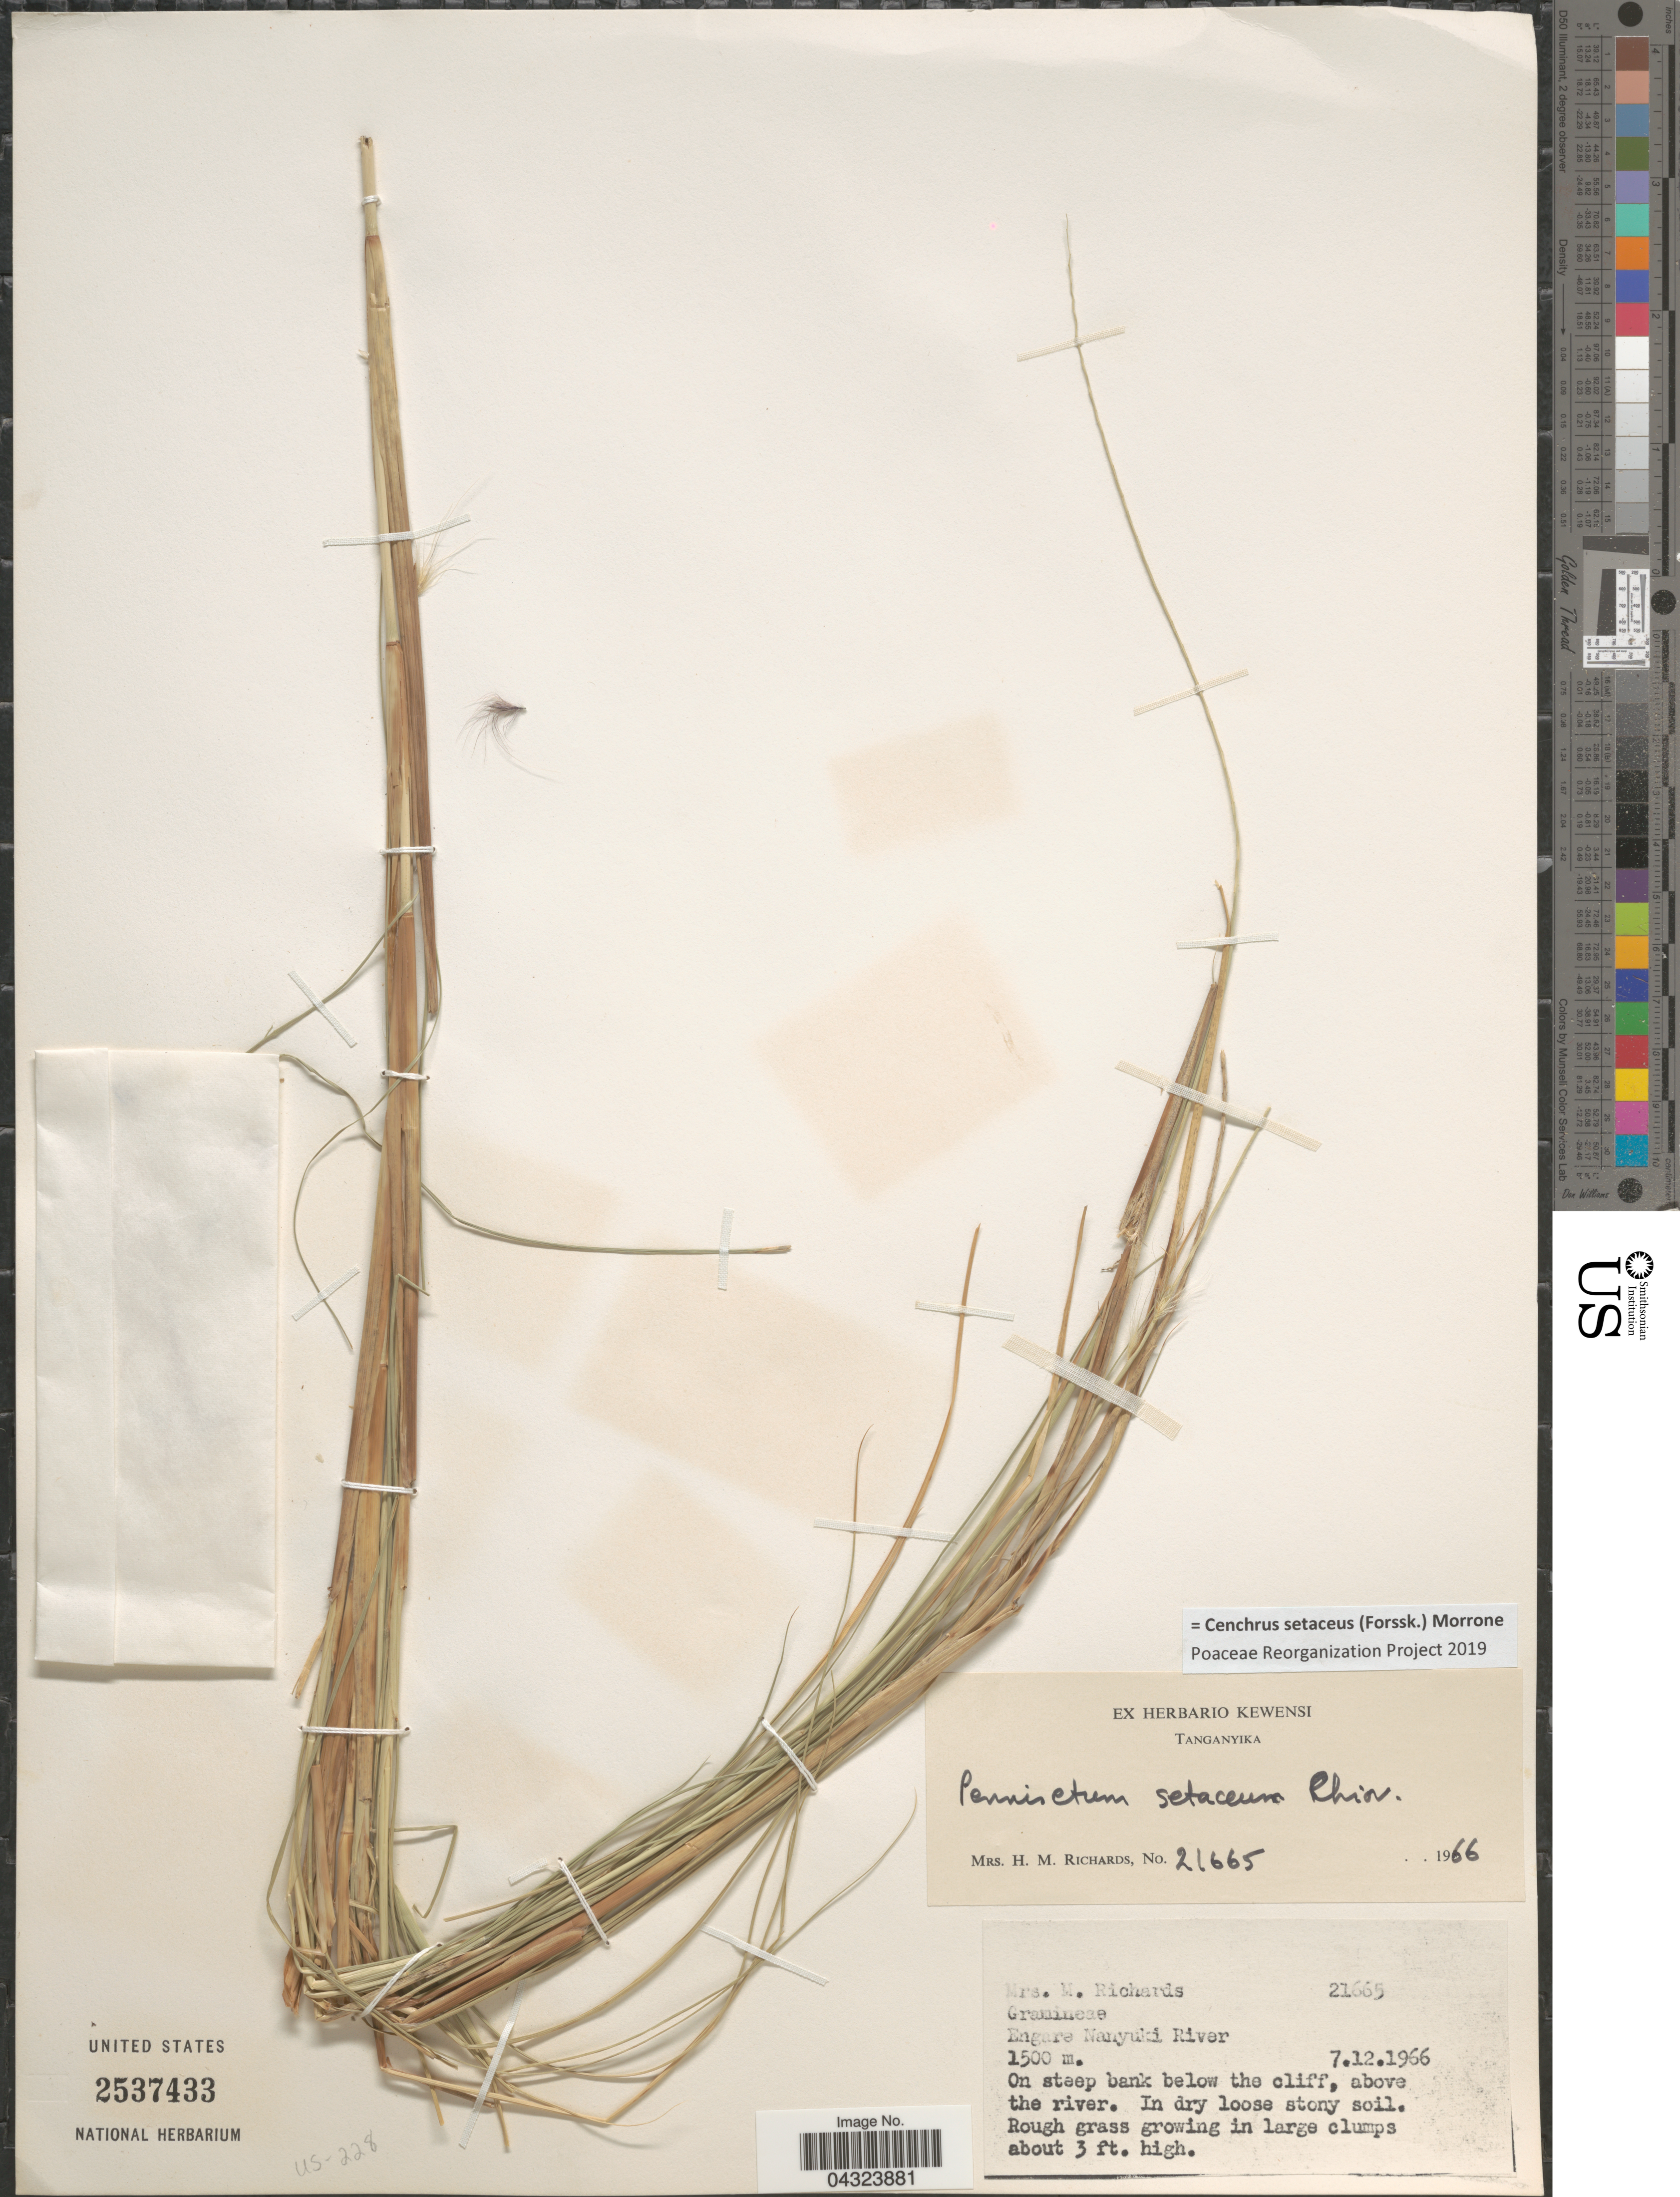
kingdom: Plantae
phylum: Tracheophyta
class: Liliopsida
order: Poales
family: Poaceae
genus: Cenchrus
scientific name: Cenchrus setaceus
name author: (Forssk.) Morrone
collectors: H. Richards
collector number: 21665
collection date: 1966-12-07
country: Tanzania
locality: Tanganyika. Engare Nanyuki River. On steep bank below the cliff, above the river.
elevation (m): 1500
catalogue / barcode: US 2537433